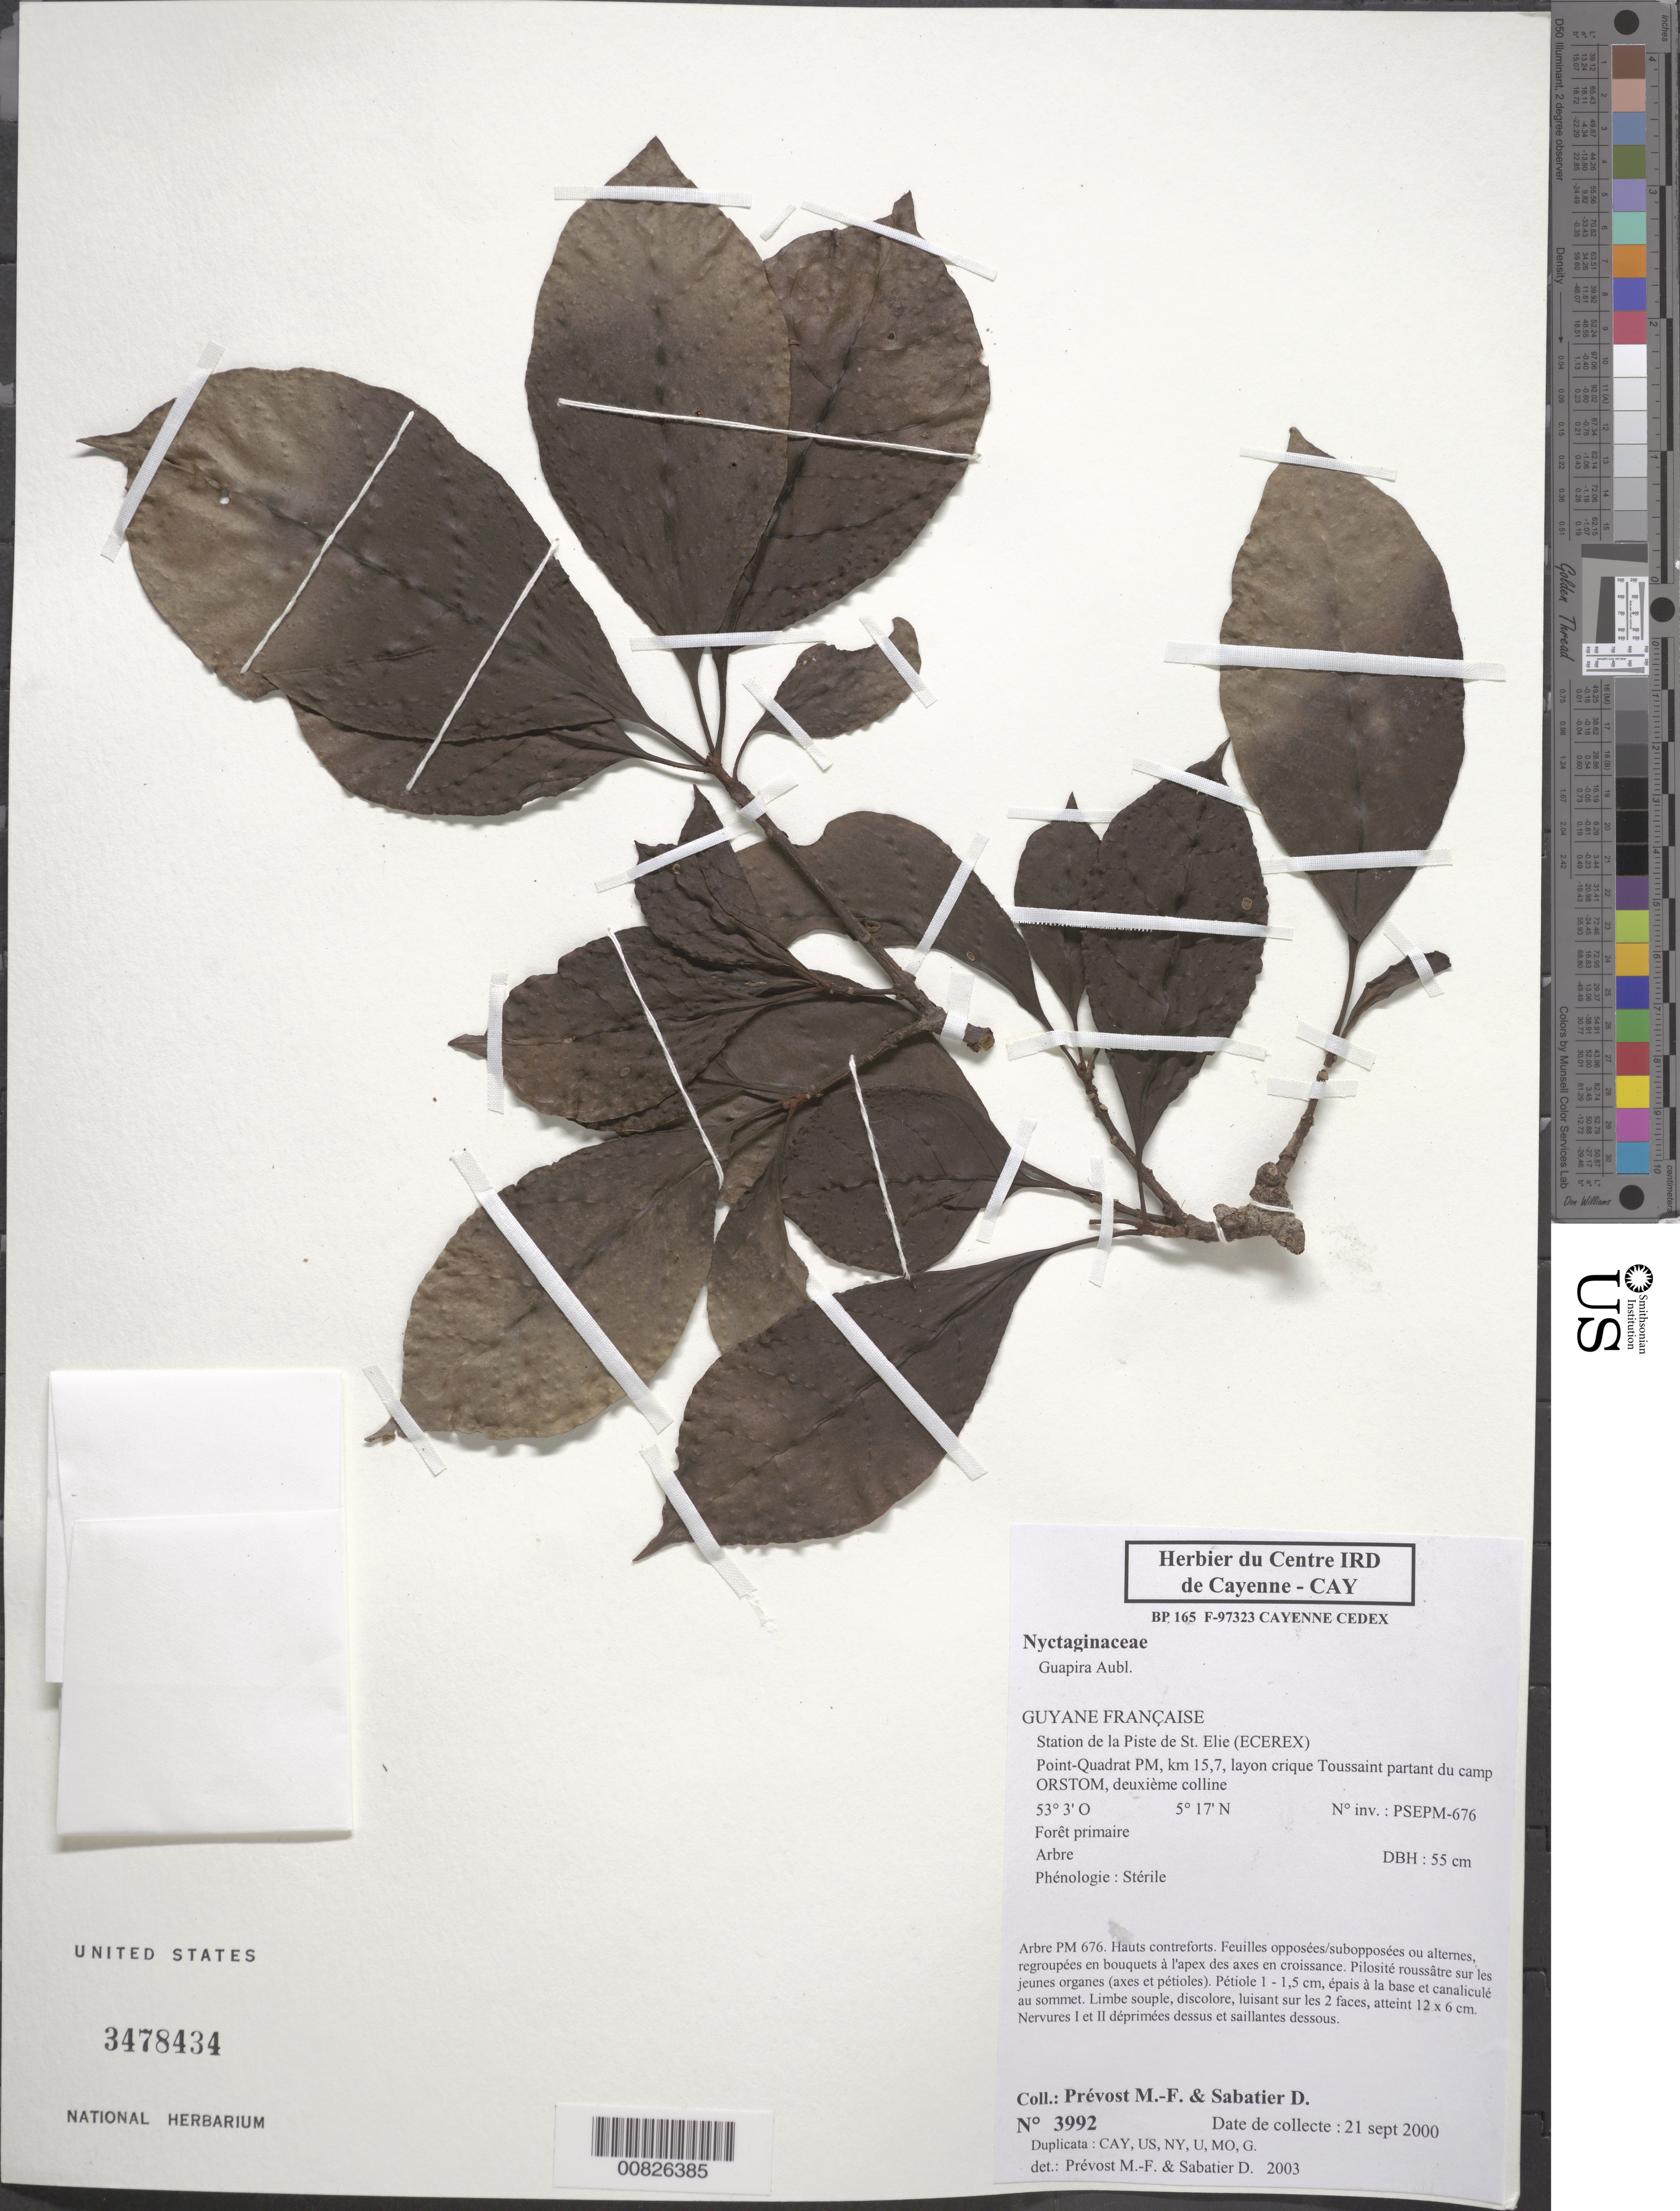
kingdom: Plantae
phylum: Tracheophyta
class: Magnoliopsida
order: Caryophyllales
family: Nyctaginaceae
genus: Guapira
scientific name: Guapira sp.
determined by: Prévost, M.-F.; Sabatier, D.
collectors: M.-F. Prévost & D. Sabatier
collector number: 3992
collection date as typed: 21-Sep-00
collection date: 2000-09-21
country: French Guiana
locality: Station de la Piste de Saint-Élie (ECEREX), Point-Quadrant PM, km 15.7, Crique Toussaint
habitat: Primary forest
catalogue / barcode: US 3478434